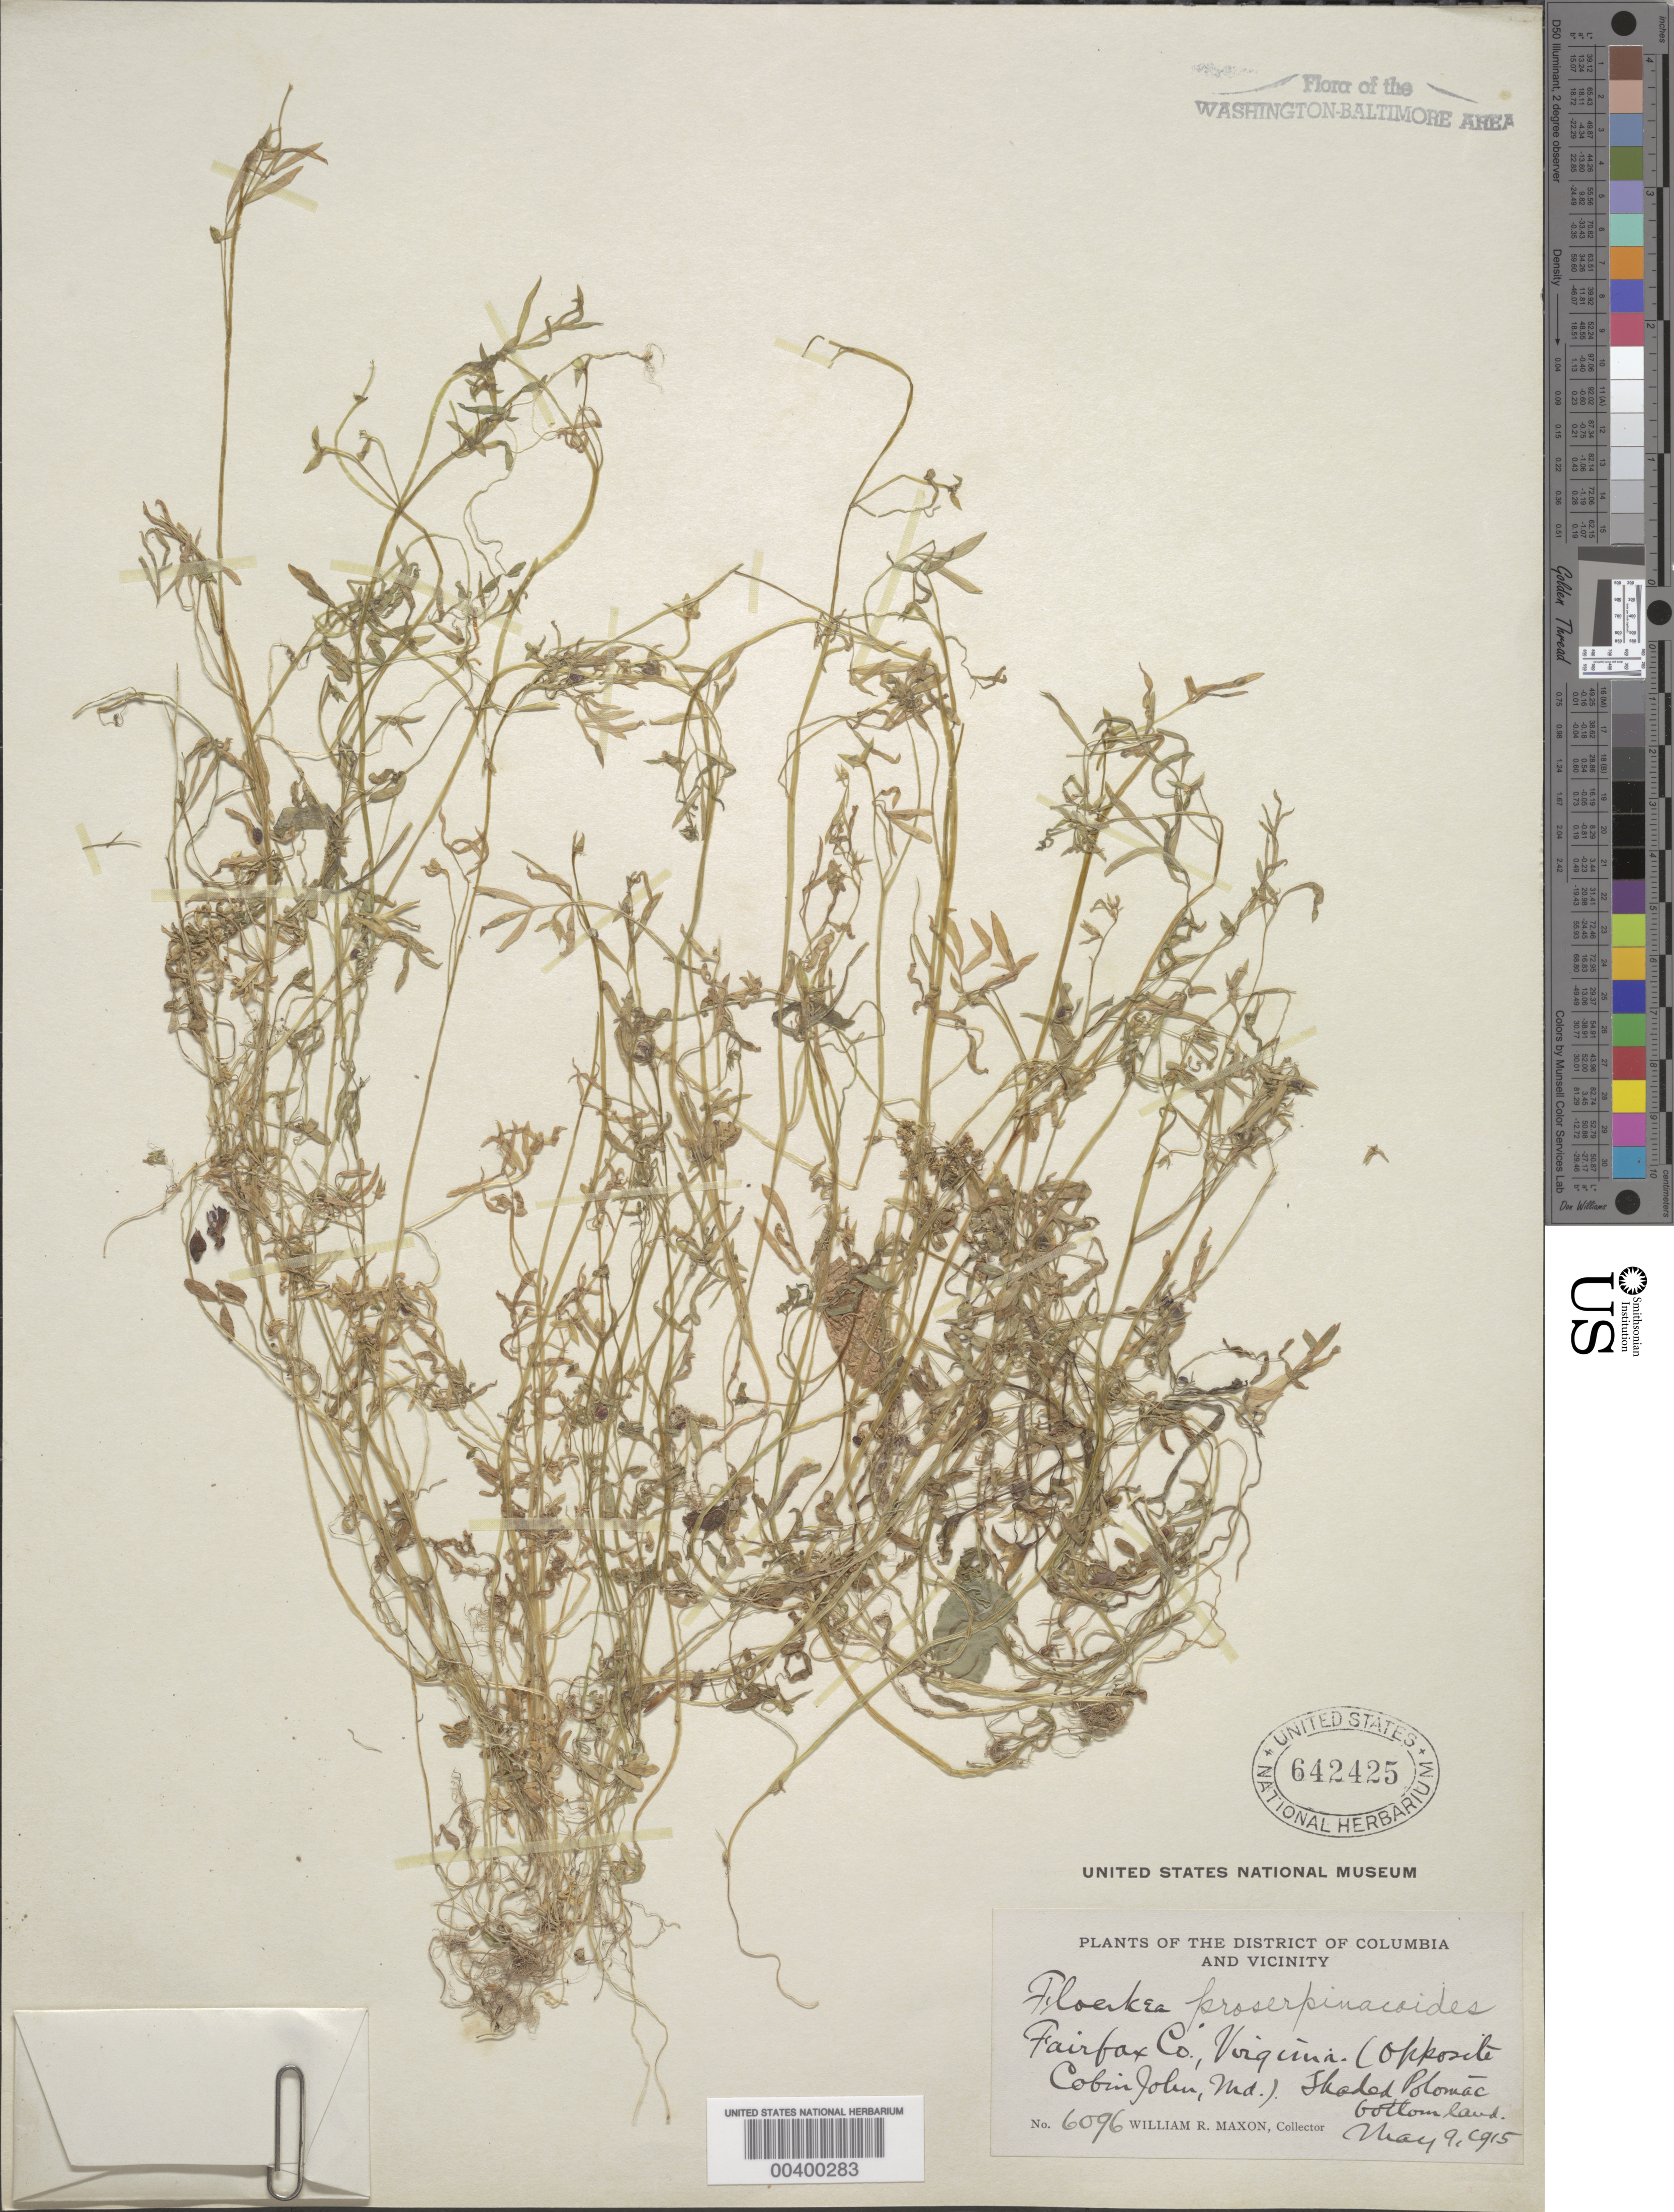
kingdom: Plantae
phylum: Tracheophyta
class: Magnoliopsida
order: Brassicales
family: Limnanthaceae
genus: Floerkea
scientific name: Floerkea proserpinacoides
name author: Willd.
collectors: W. R. Maxon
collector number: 6096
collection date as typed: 09 May 1915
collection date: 1915-05-09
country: United States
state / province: Virginia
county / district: Fairfax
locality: Opposite Cabin John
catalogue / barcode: US 642425